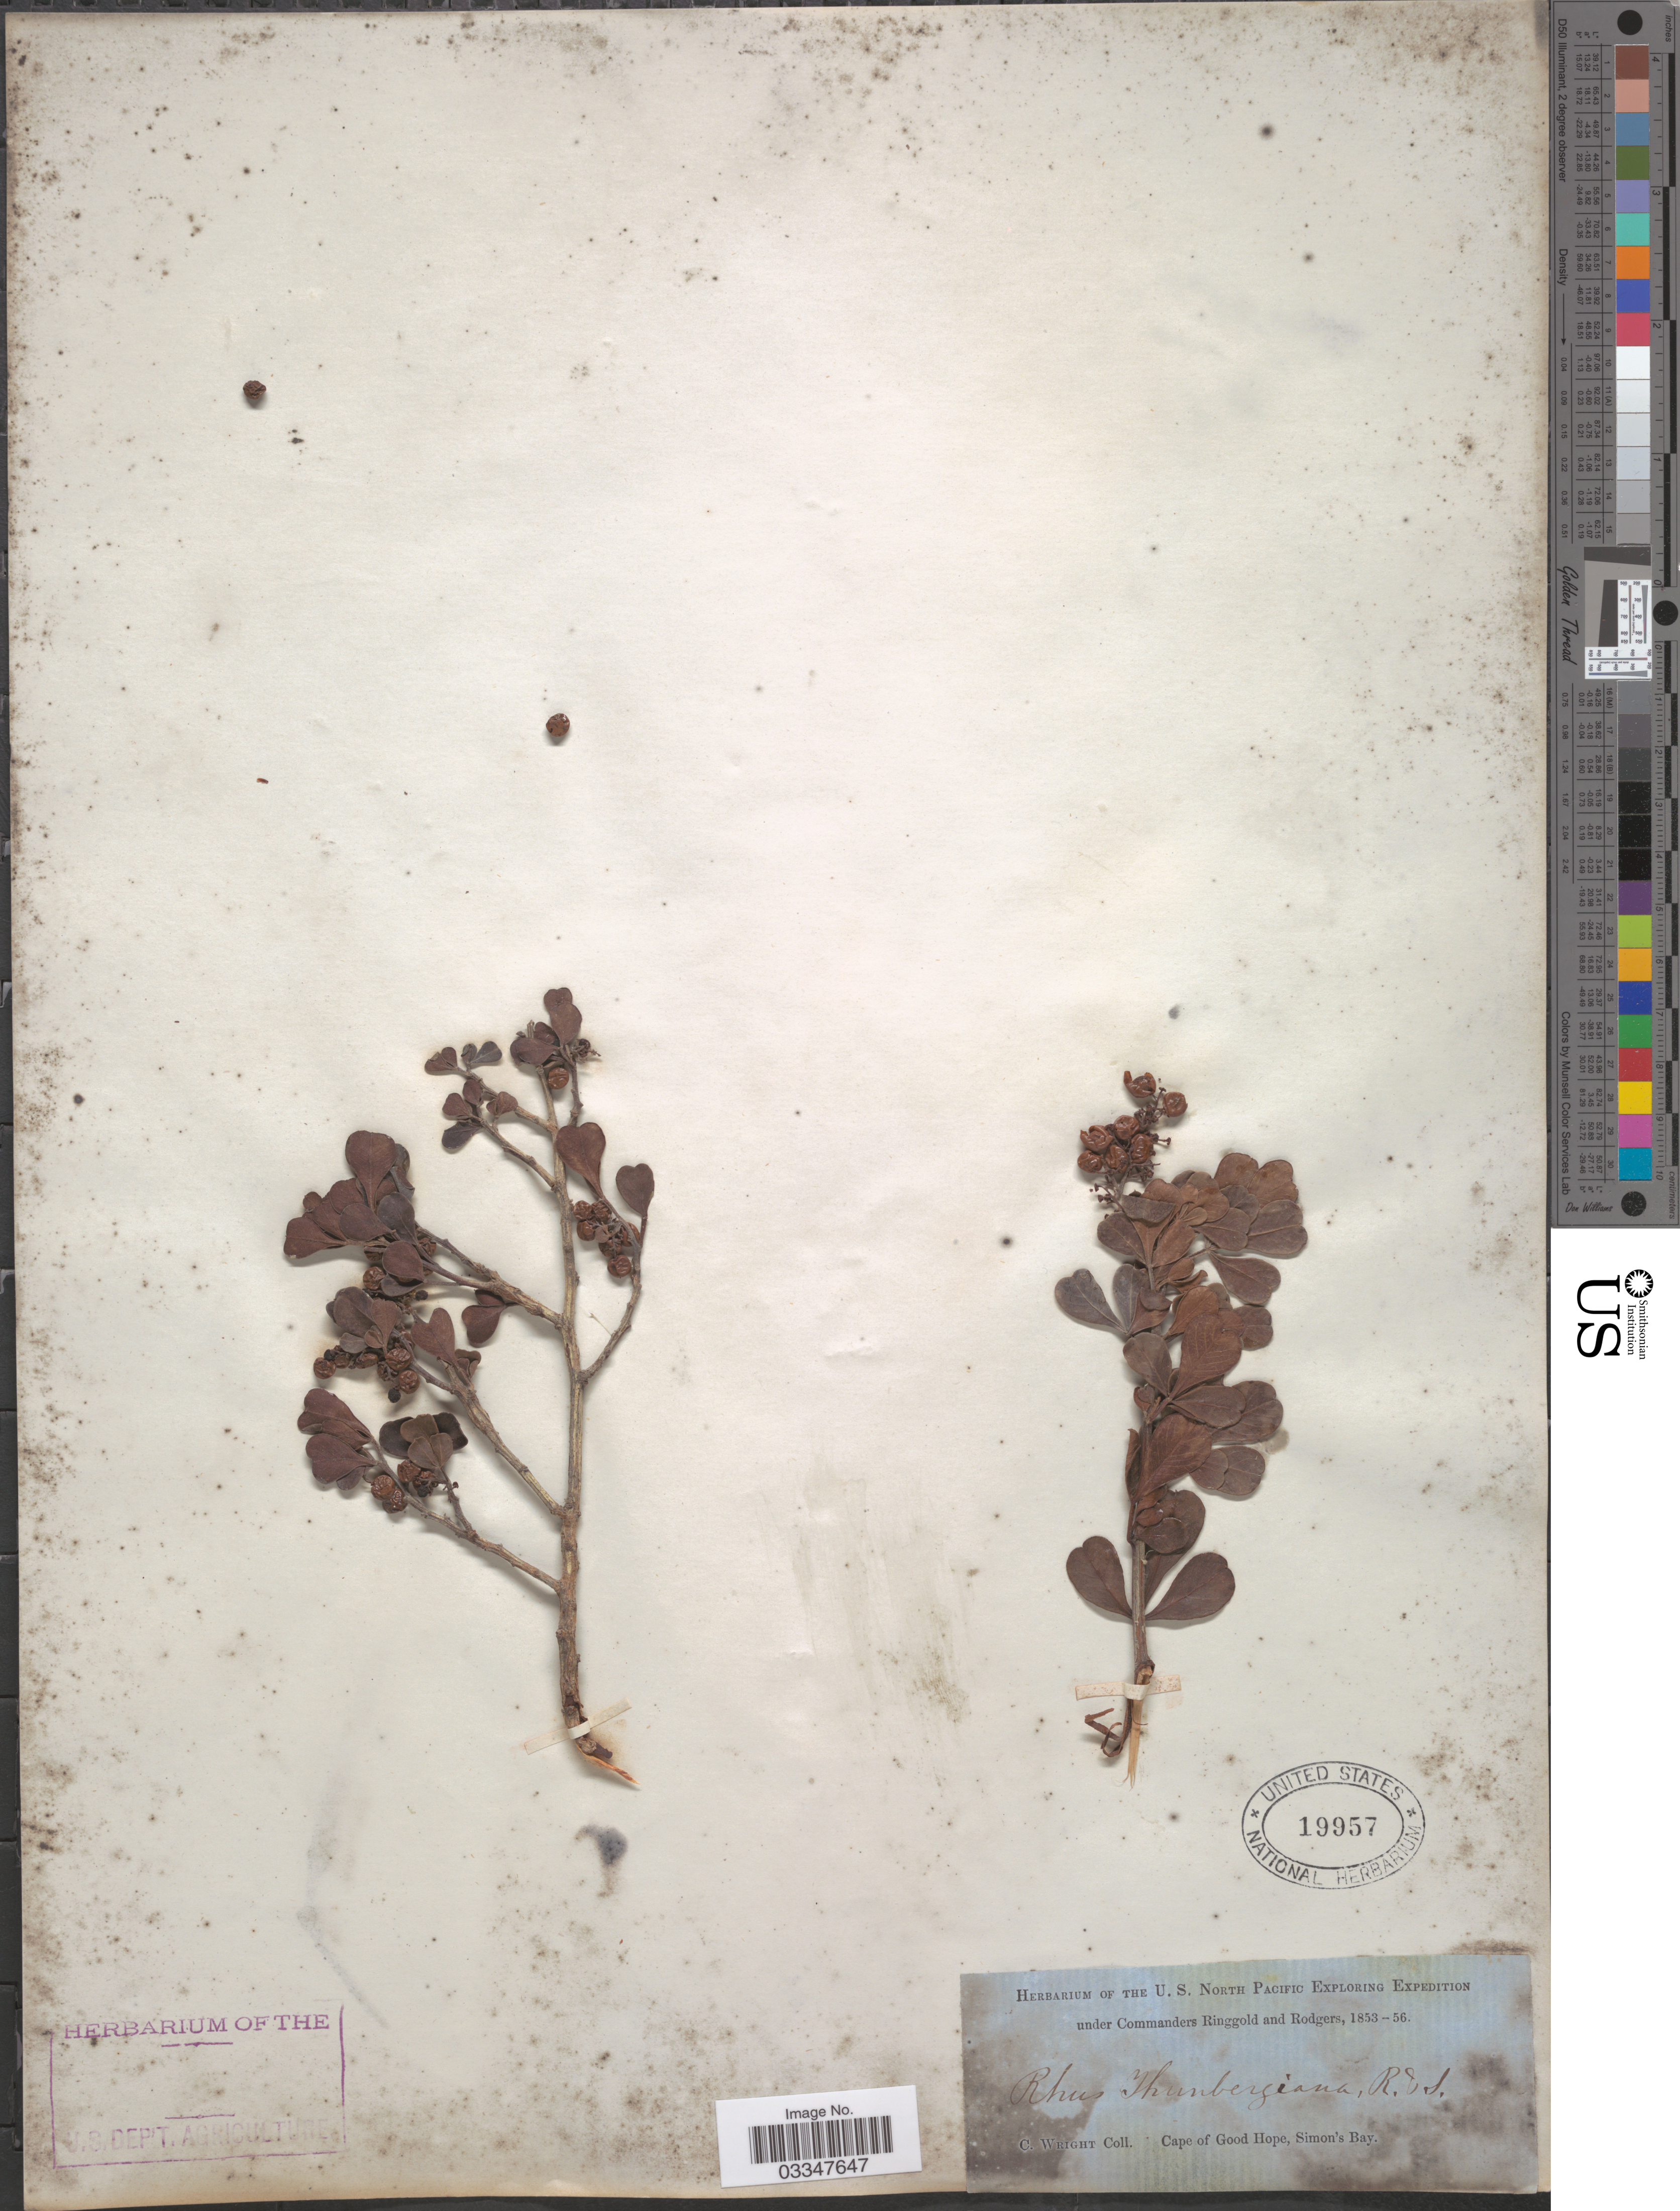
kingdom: Plantae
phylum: Tracheophyta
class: Magnoliopsida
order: Sapindales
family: Anacardiaceae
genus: Rhus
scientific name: Rhus thunbergii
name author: Hook.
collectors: C. Wright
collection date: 1853/1856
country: South Africa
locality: Cape of Good Hope, Simon's Bay.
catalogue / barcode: US 19957